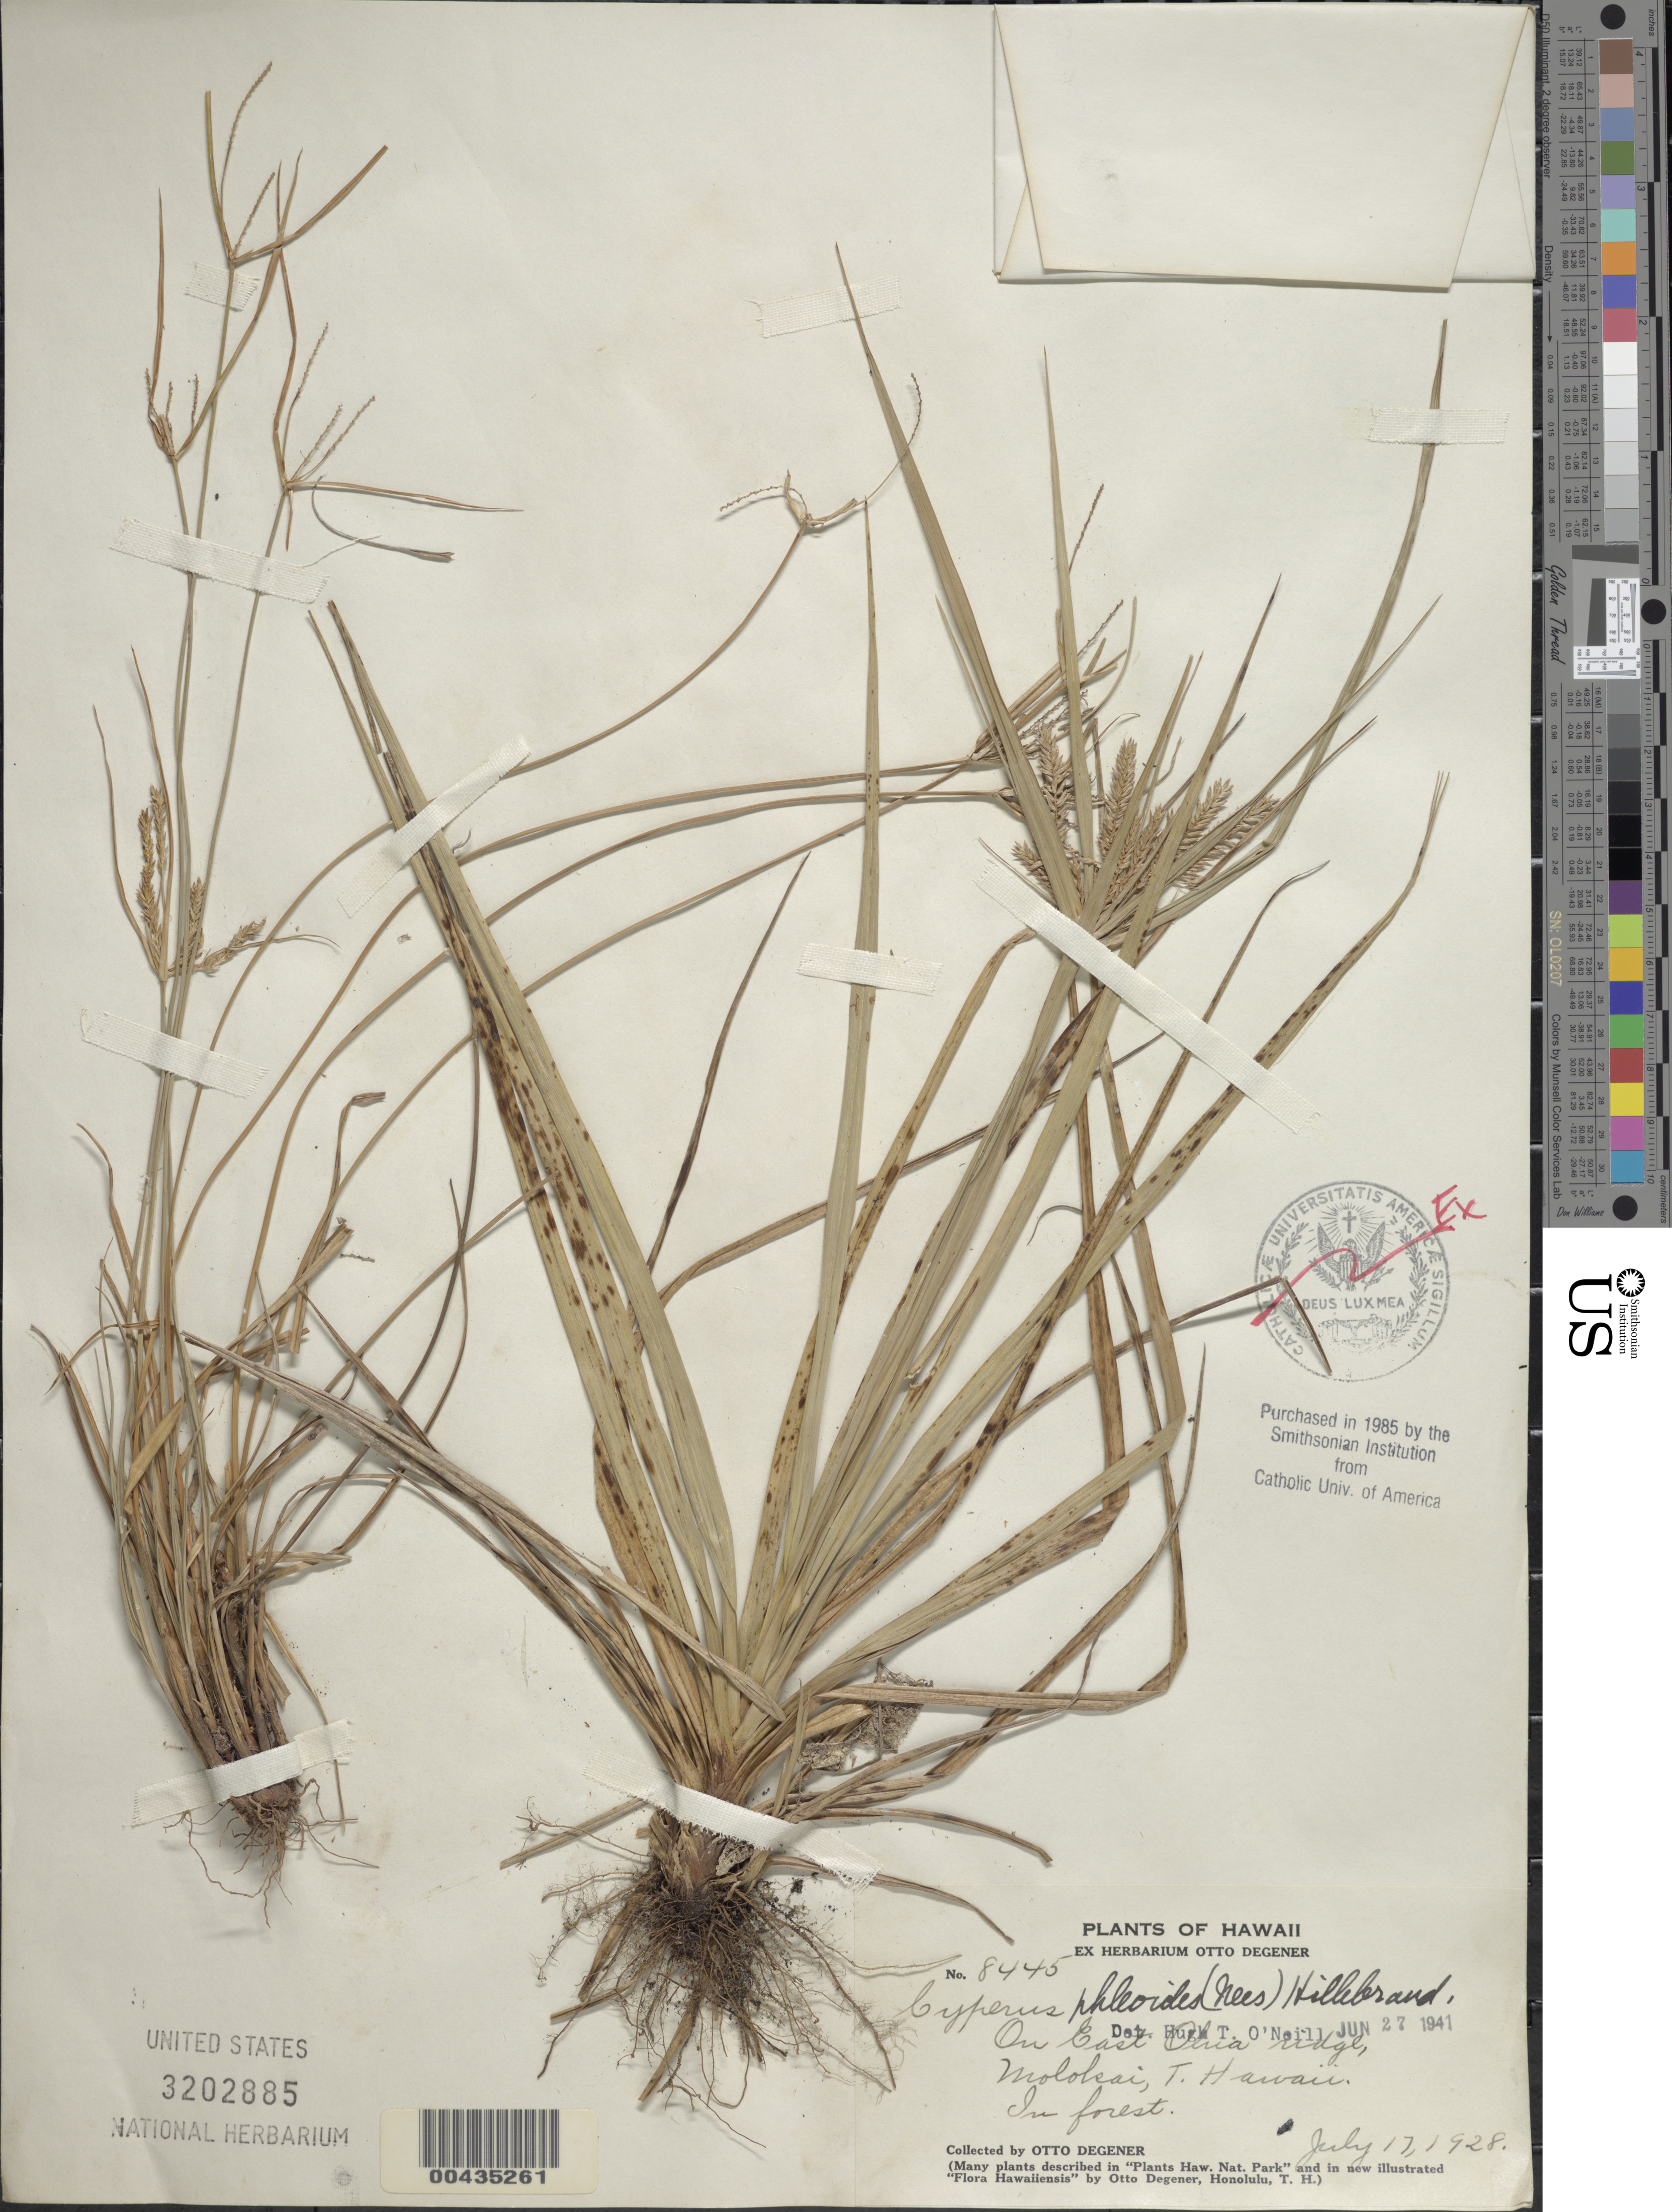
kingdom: Plantae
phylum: Tracheophyta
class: Liliopsida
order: Poales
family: Cyperaceae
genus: Cyperus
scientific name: Cyperus phleoides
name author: (Nees ex Kunth) Hillebr.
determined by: O'Neill, Hugh T.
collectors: O. Degener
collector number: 8445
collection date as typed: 17 Jul 1928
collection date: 1928-07-17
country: United States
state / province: Hawaii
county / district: Maui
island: Moloka'i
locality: On East Olua ridge, Molokai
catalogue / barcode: US 3202885